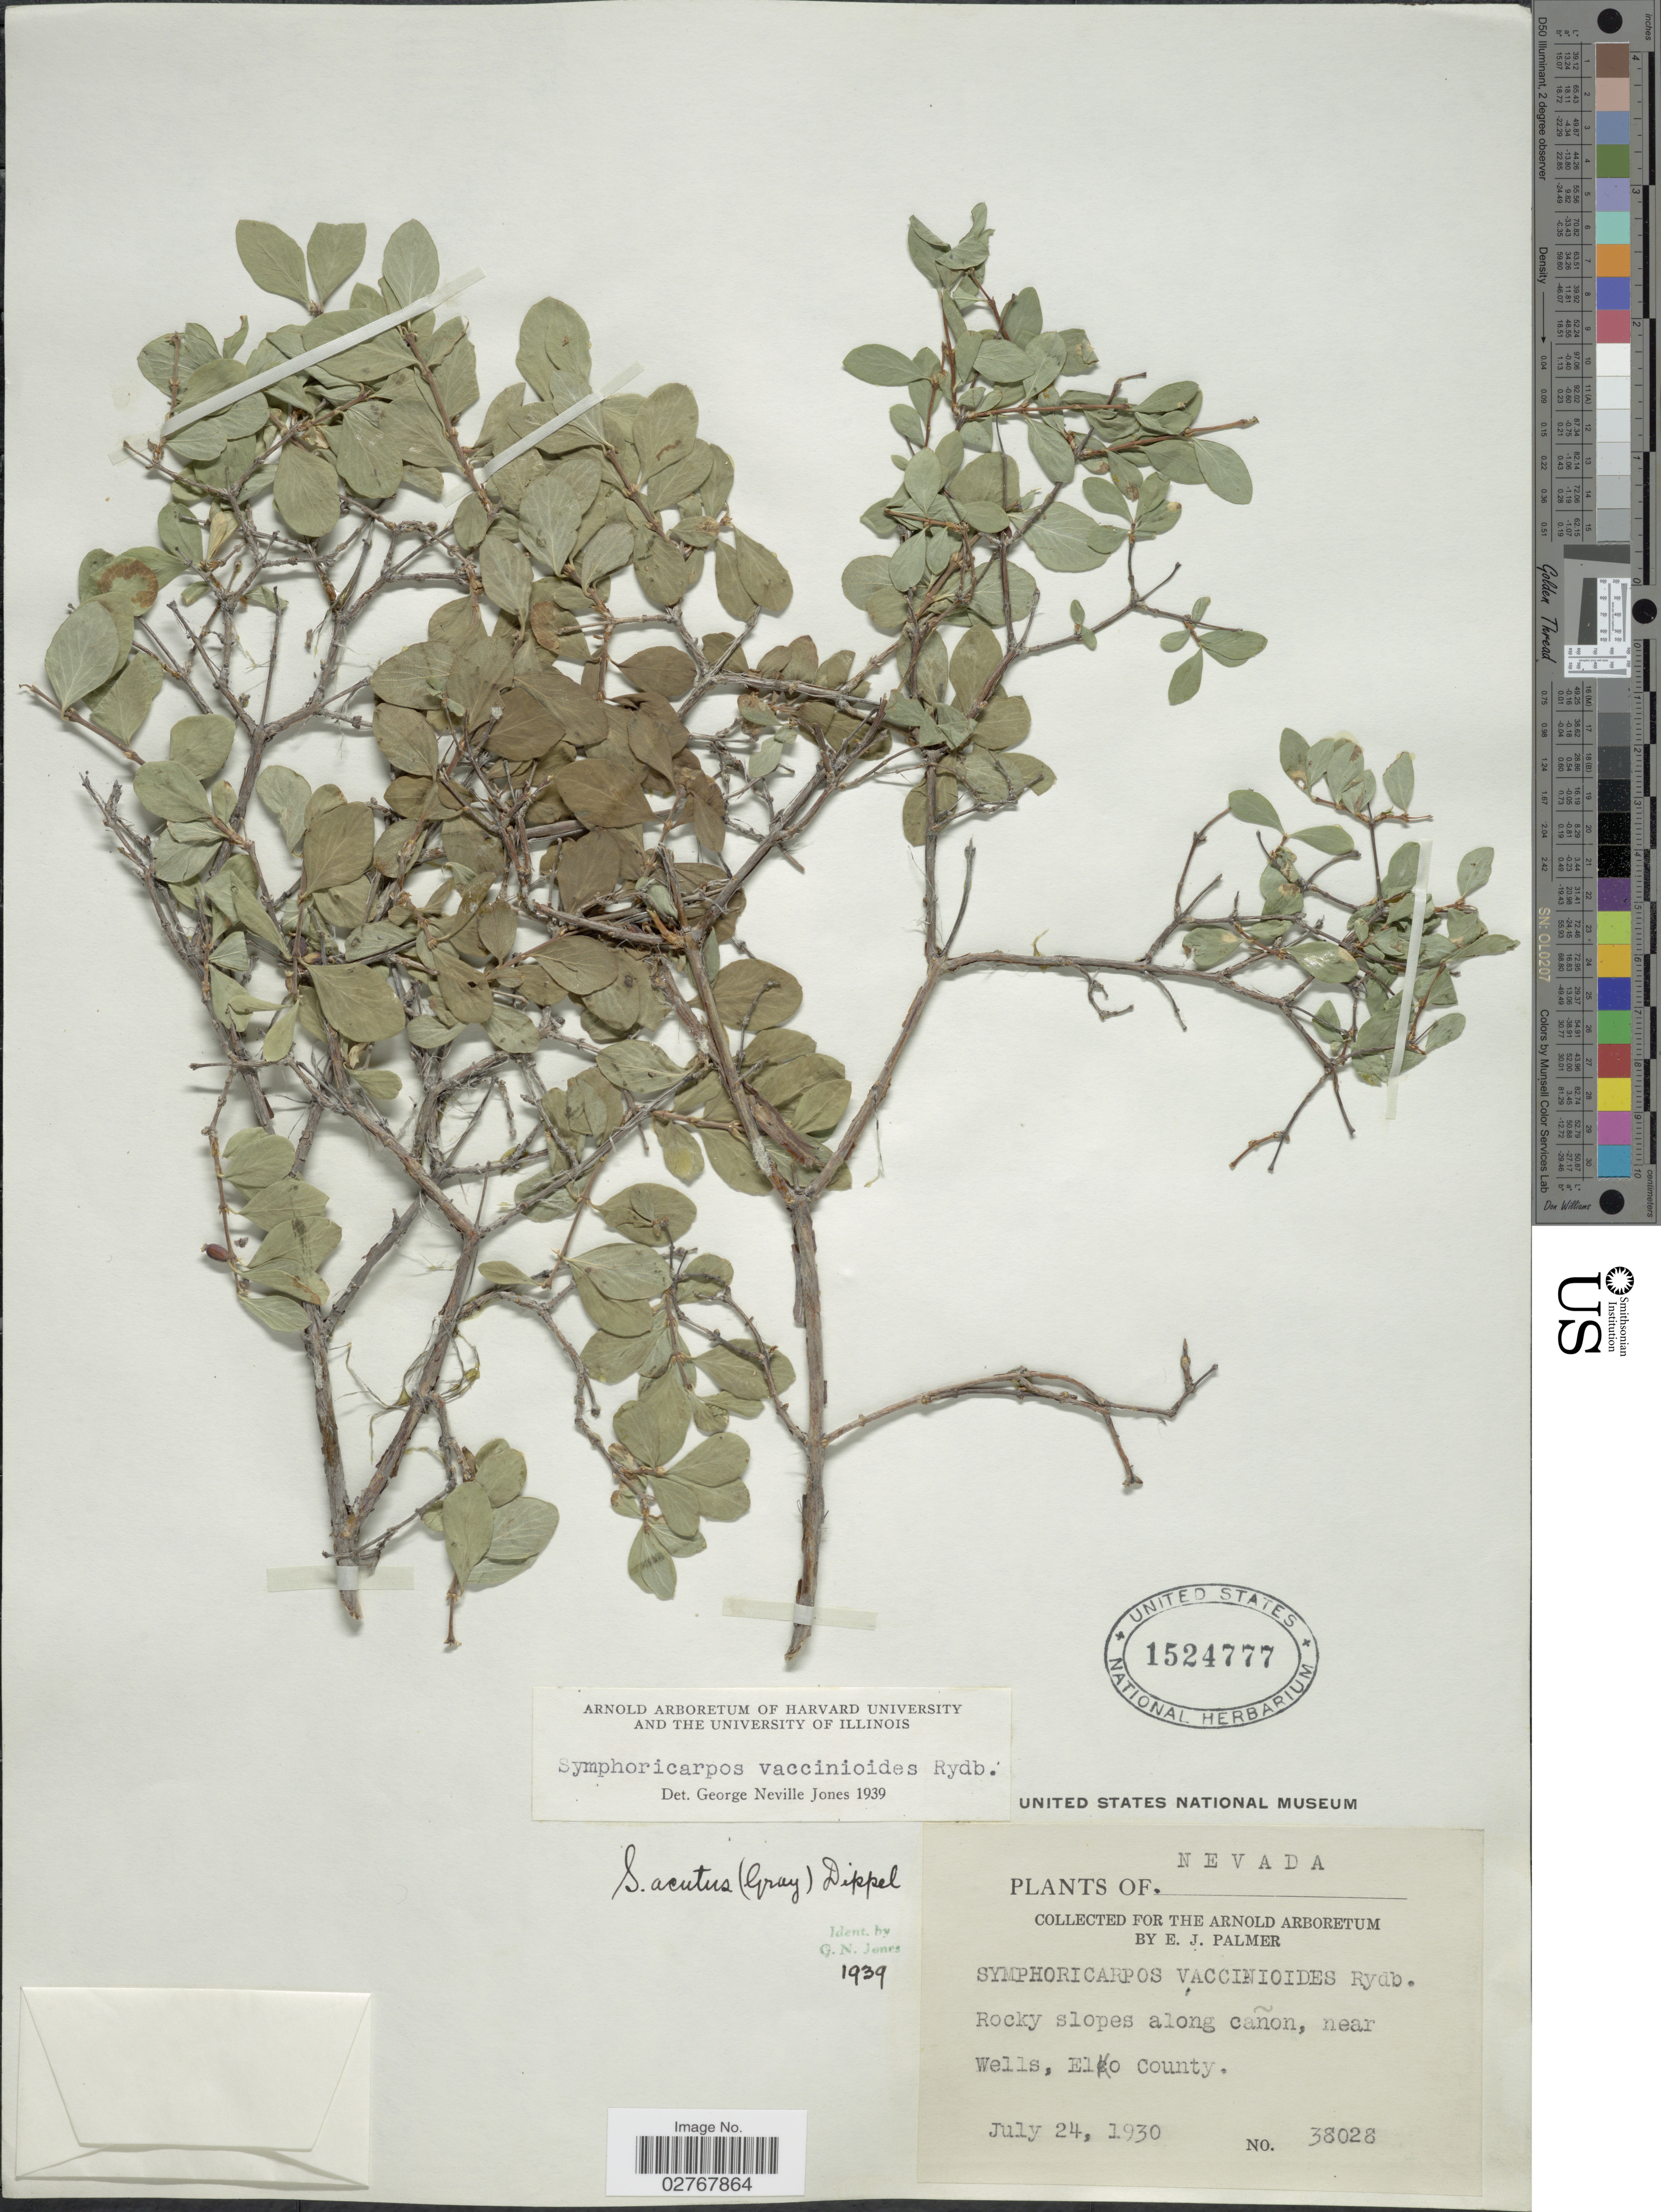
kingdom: Plantae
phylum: Tracheophyta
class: Magnoliopsida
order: Dipsacales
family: Caprifoliaceae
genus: Symphoricarpos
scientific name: Symphoricarpos vaccinioides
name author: Rydb.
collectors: E. J. Palmer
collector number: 38028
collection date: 1930-07-24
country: United States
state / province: Nevada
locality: Rocky slopes along cañon, near Wells, Elko County.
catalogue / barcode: US 1524777